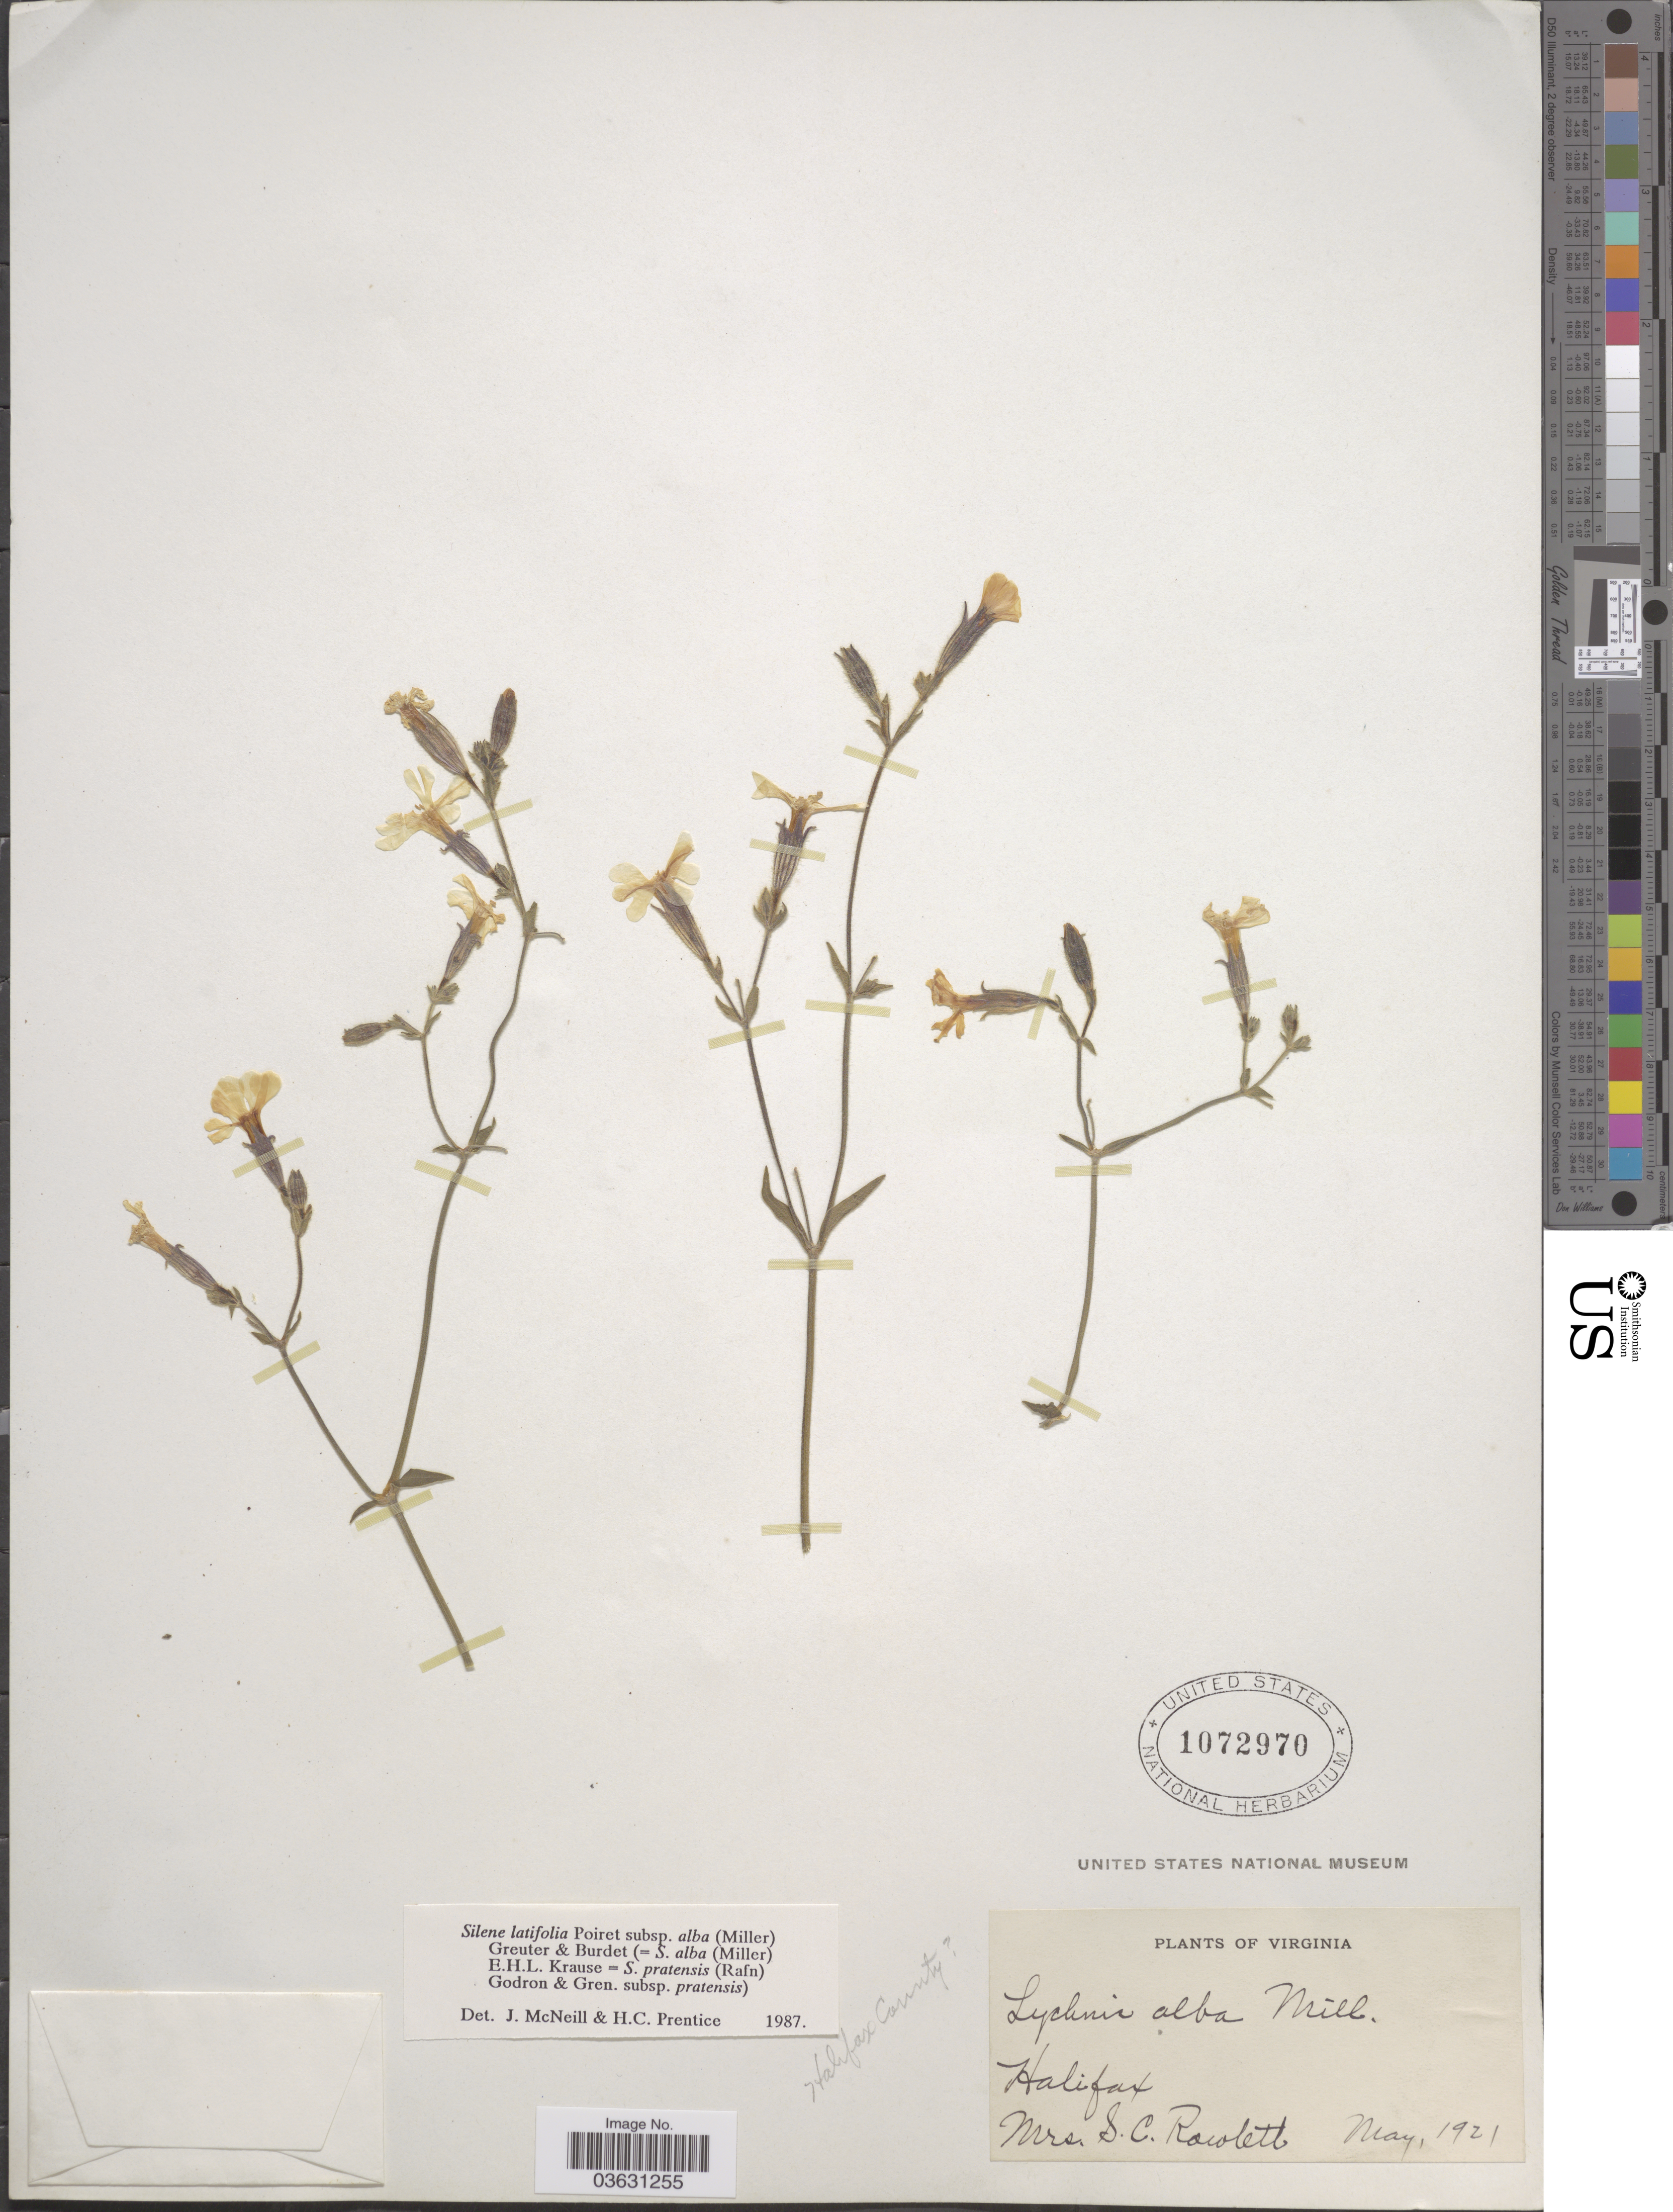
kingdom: Plantae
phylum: Tracheophyta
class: Magnoliopsida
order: Caryophyllales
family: Caryophyllaceae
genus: Silene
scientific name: Silene latifolia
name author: Poir.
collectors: S. Rowlett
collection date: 1921-05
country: United States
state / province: Virginia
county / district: Halifax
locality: Halifax. Halifax County.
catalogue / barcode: US 1072970